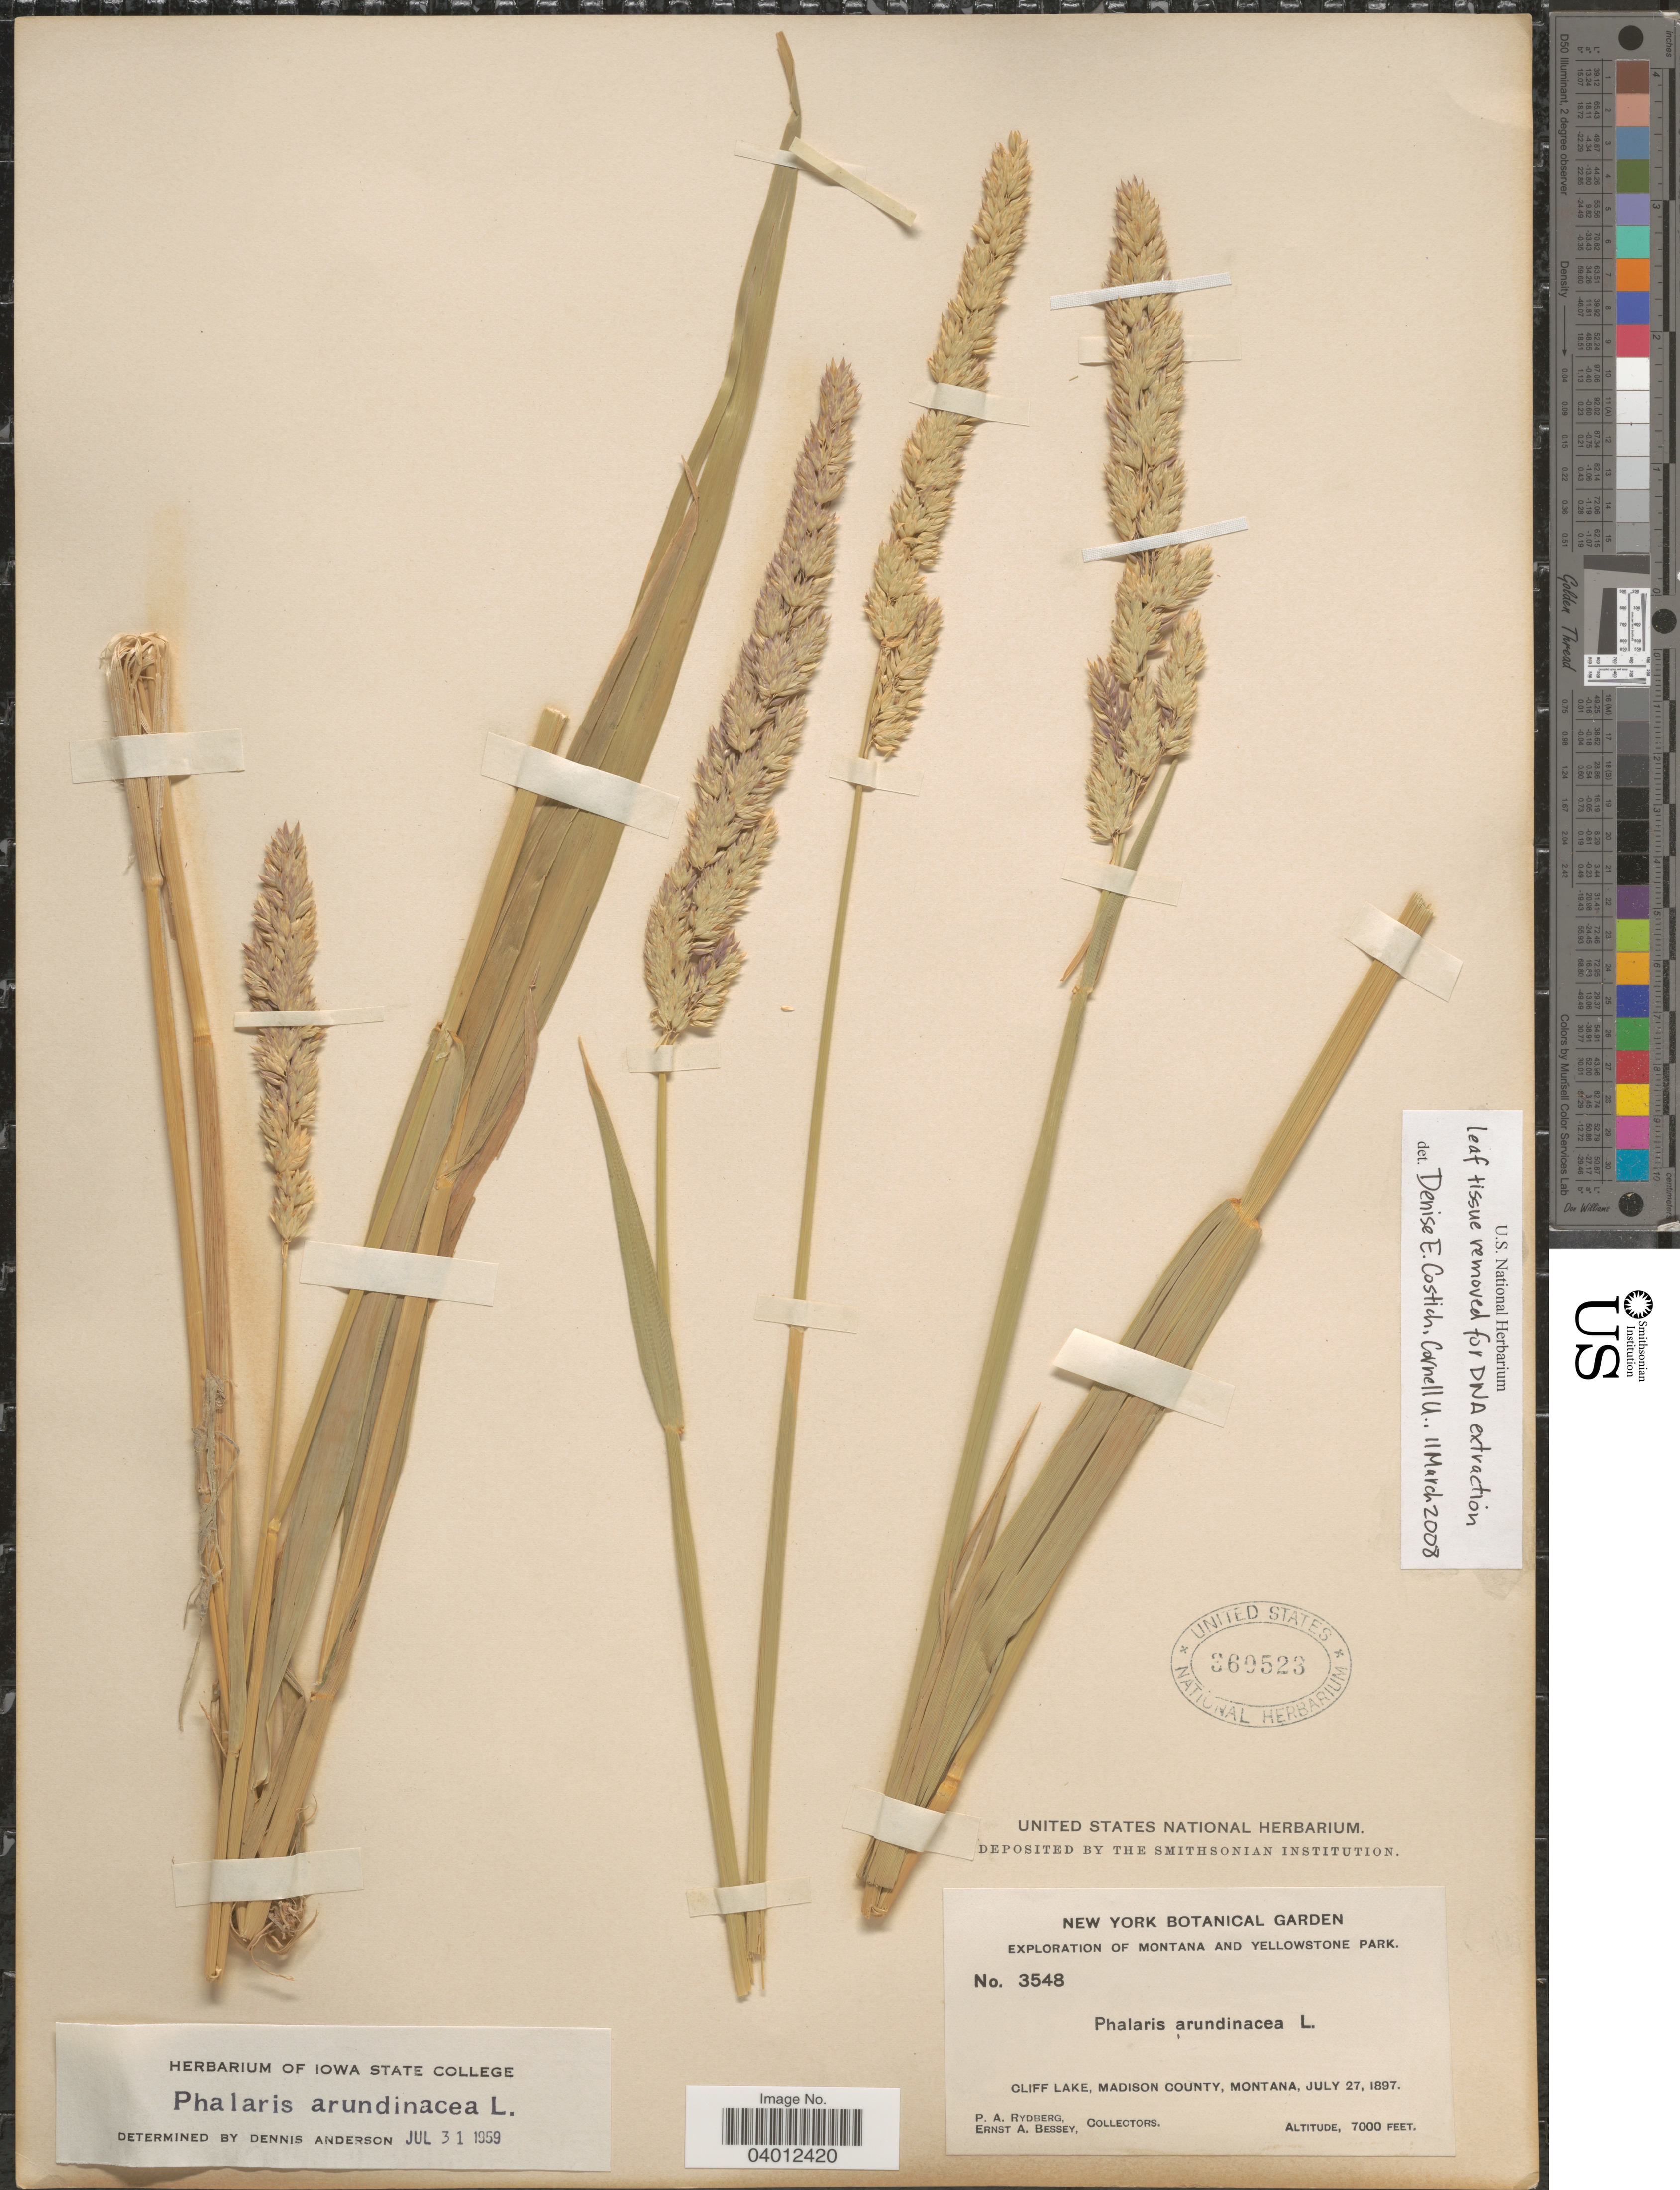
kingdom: Plantae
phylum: Tracheophyta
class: Liliopsida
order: Poales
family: Poaceae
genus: Phalaris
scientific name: Phalaris arundinacea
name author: L.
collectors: P. A. Rydberg & E. A. Bessey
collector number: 3548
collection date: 1897-07-27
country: United States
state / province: Montana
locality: Montana and Yellowstone Park. Cliff Lake, Madison County.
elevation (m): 2134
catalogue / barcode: US 360523